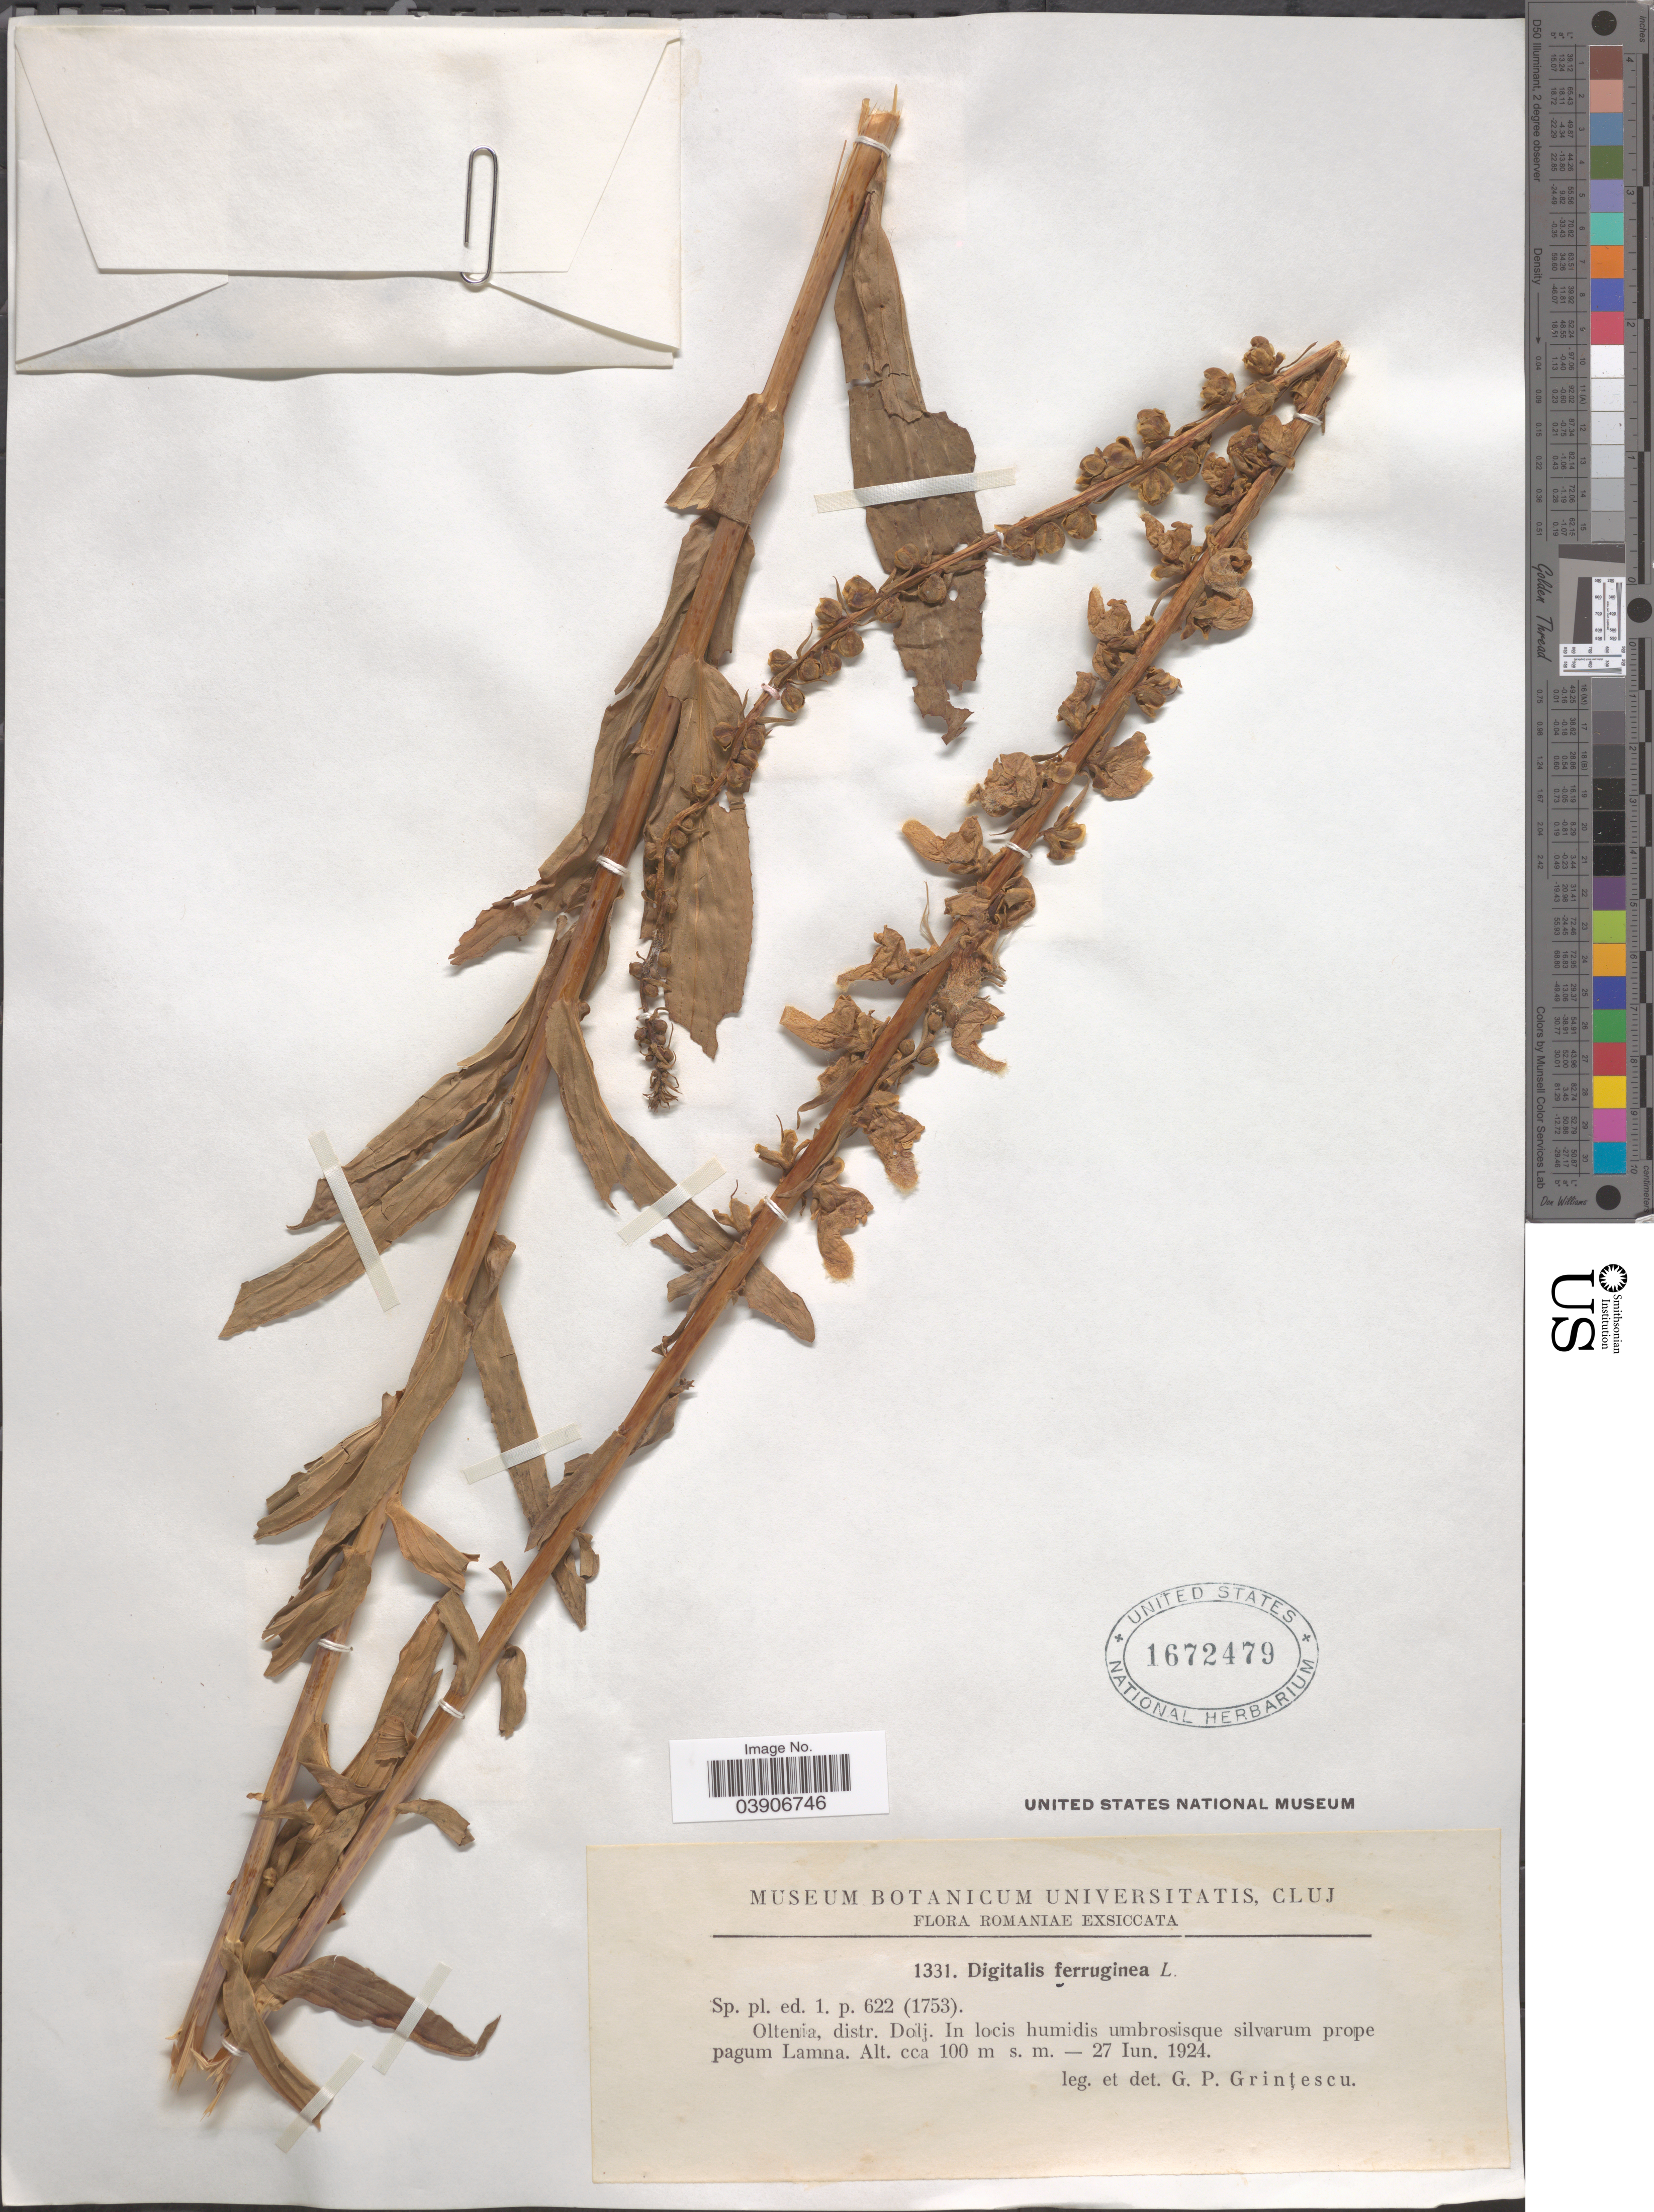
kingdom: Plantae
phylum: Tracheophyta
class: Magnoliopsida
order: Lamiales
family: Plantaginaceae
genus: Digitalis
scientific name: Digitalis ferruginea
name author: L.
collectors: G. Grintescu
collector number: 1331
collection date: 1924-06-27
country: Romania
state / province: Dolj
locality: Oltenia, distr. Dolj. In locis humidis umbrosisque silvarum prope pagum Lamna.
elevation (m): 100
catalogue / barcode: US 1672479